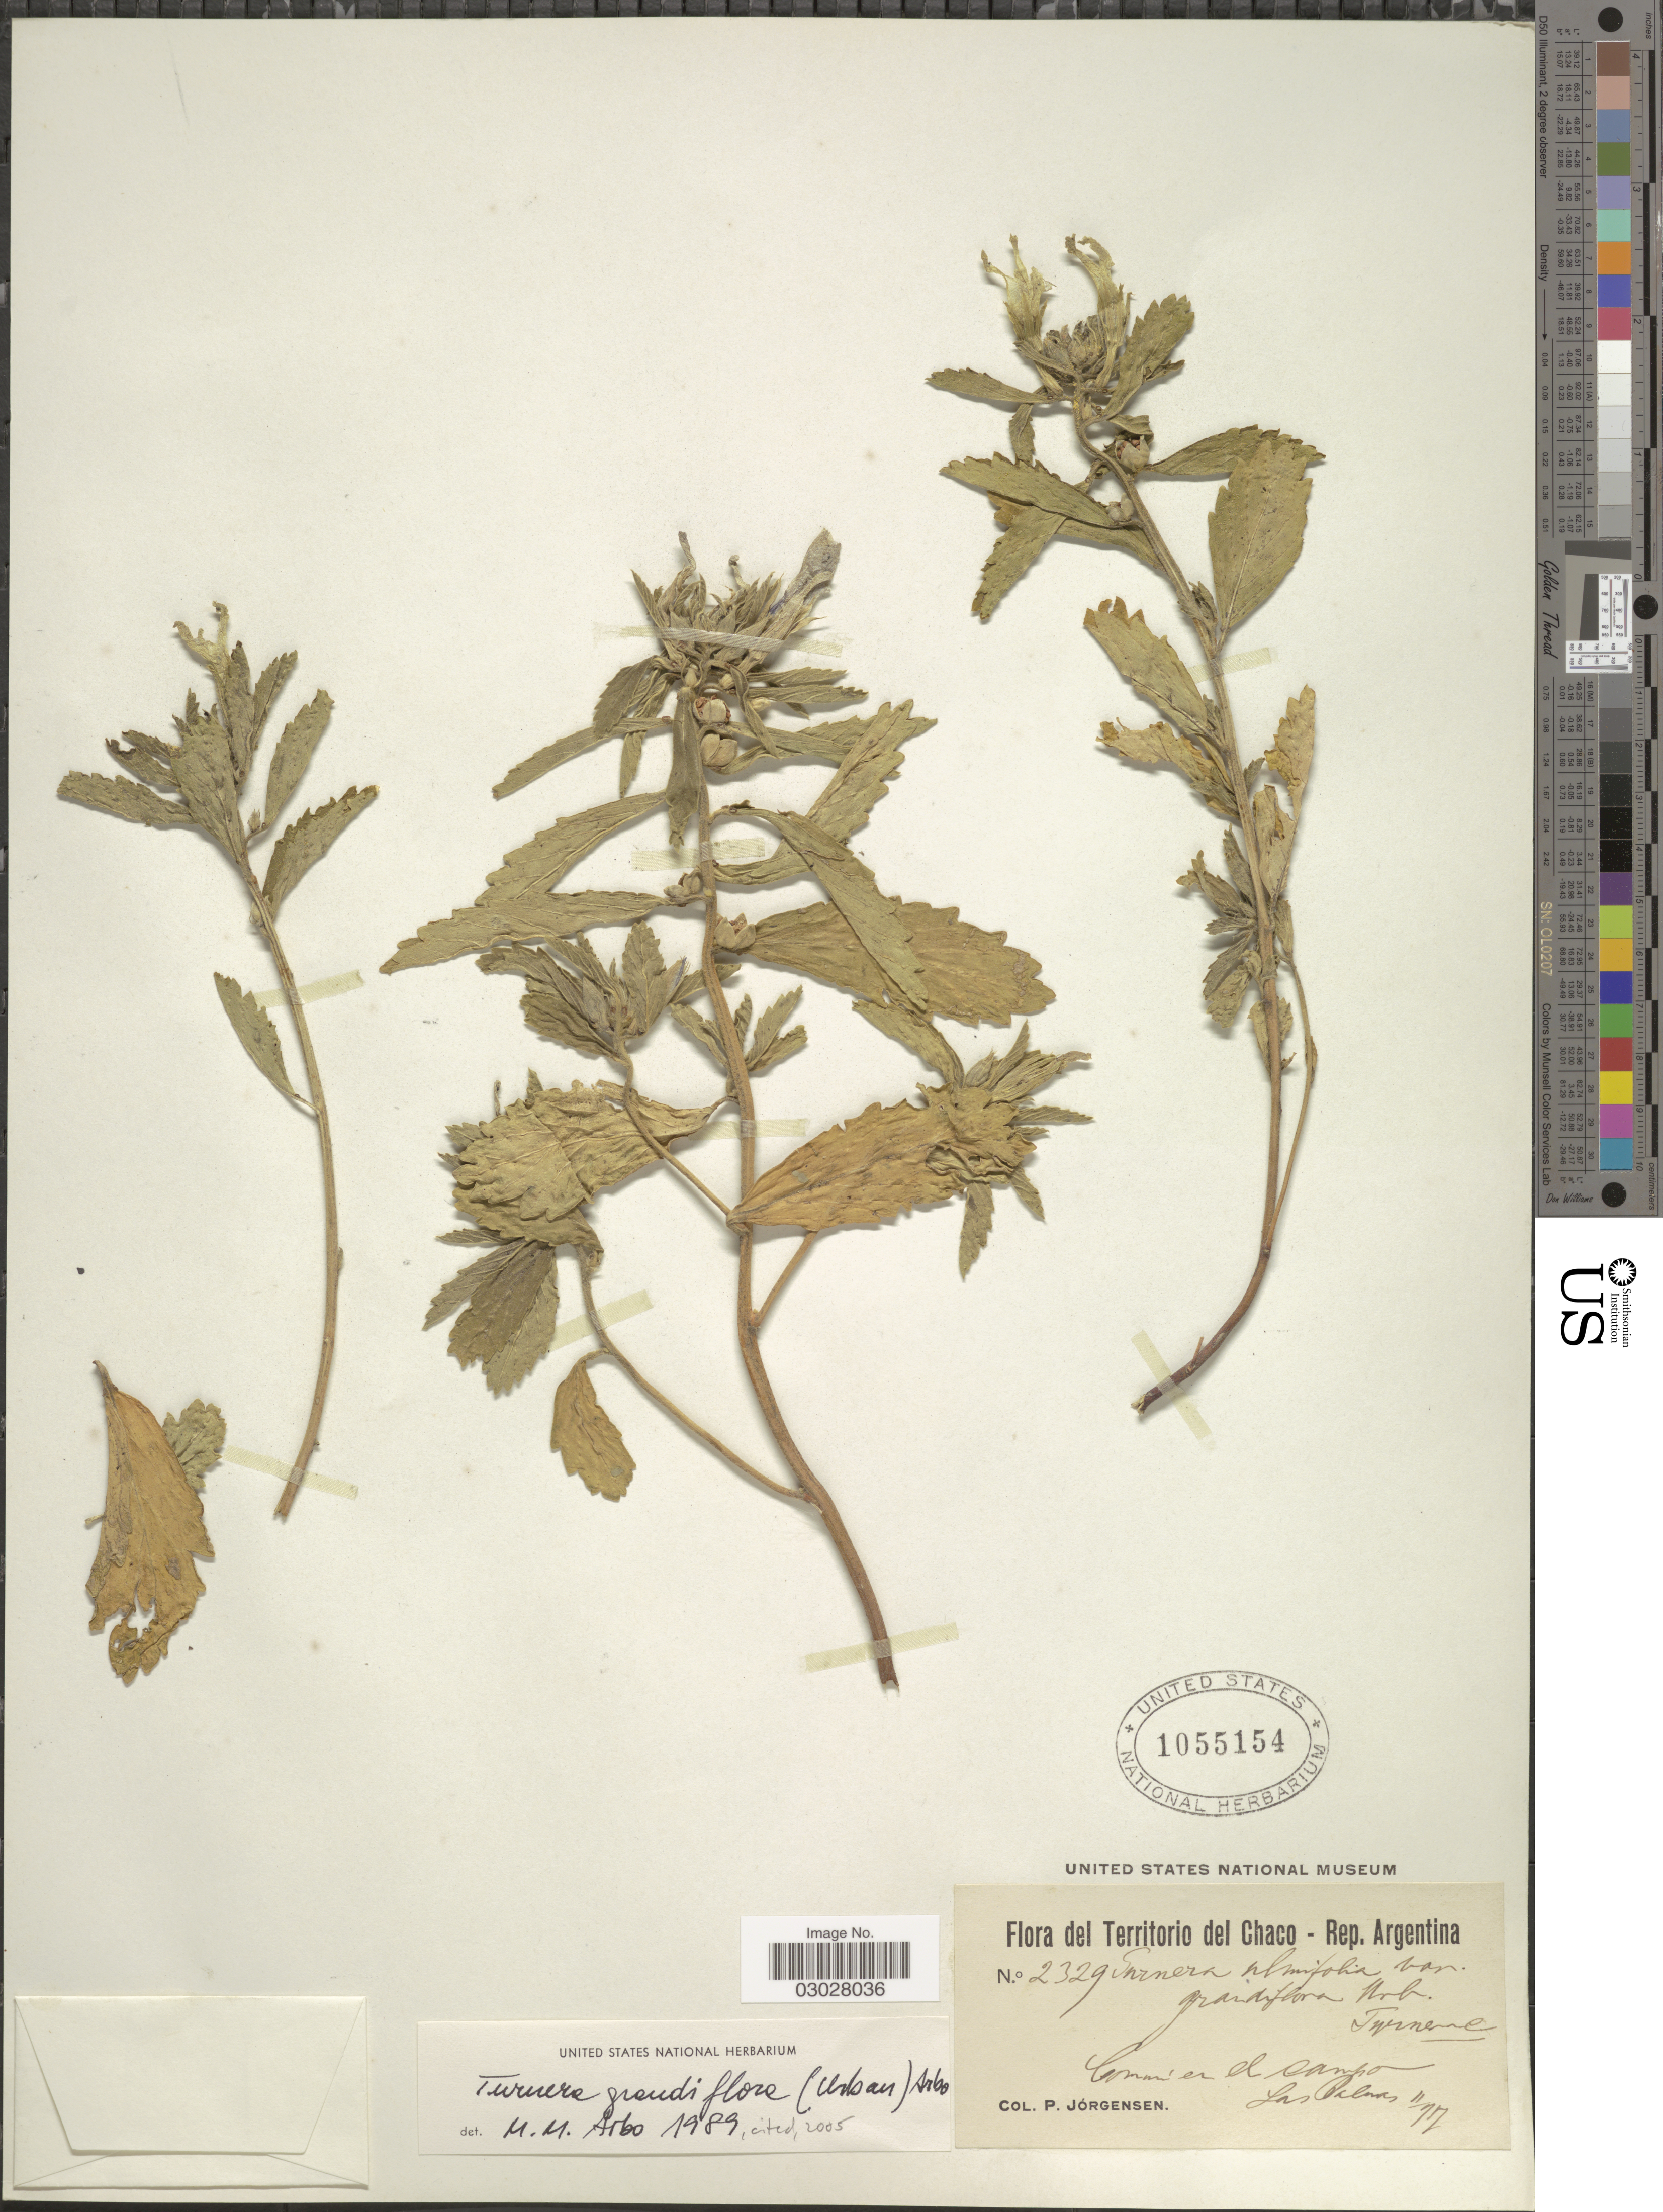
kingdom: Plantae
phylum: Tracheophyta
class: Magnoliopsida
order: Malpighiales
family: Turneraceae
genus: Turnera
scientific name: Turnera grandiflora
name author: (Urb.) Arbo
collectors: P. Jörgensen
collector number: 2329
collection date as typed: Transcribed d/m/y: /11/97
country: Argentina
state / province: Chaco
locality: Territorio del Chaco - Rep. Argentina. Común en el Campo, Las Palmas.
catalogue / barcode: US 1055154